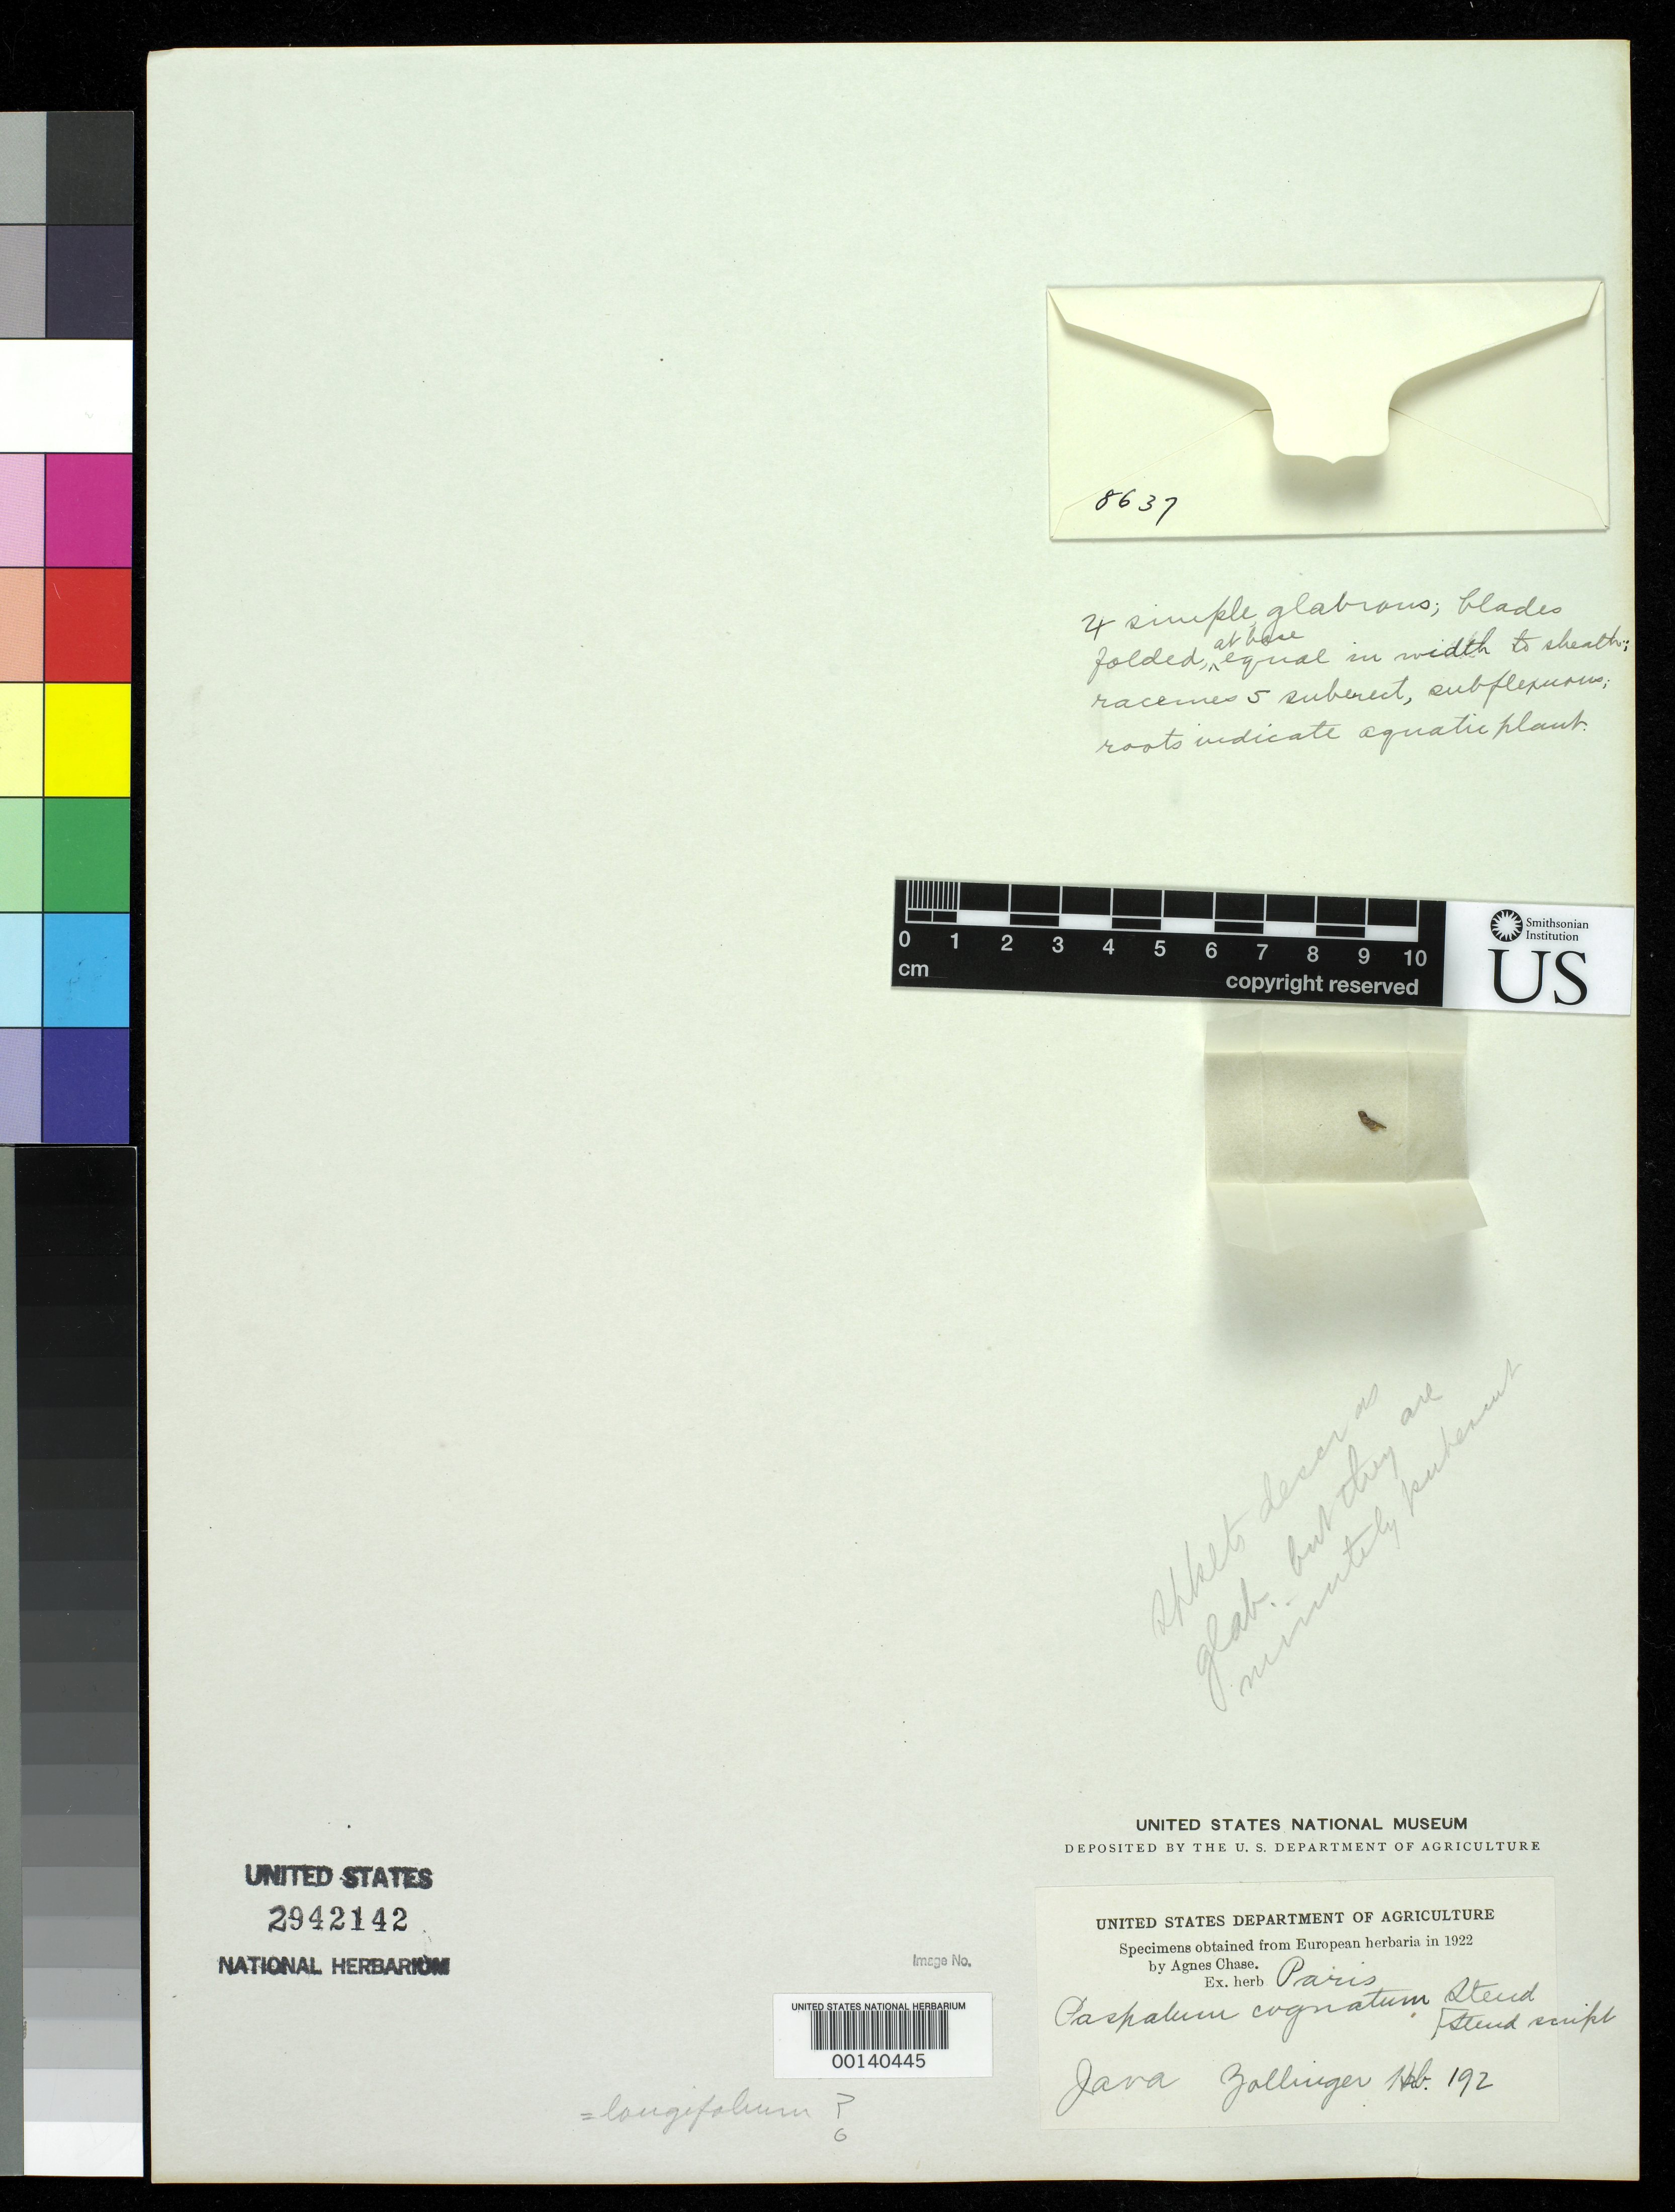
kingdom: Plantae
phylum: Tracheophyta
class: Liliopsida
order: Poales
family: Poaceae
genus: Paspalum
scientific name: Paspalum cognatum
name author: Steud.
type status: Type Fragment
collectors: H. Zollinger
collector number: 192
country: Indonesia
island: Java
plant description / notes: Also a type of Paspalum zollingeri var. gracilior Miq.; Also a type of Paspalum cognatum Steud.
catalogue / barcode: US 2942142